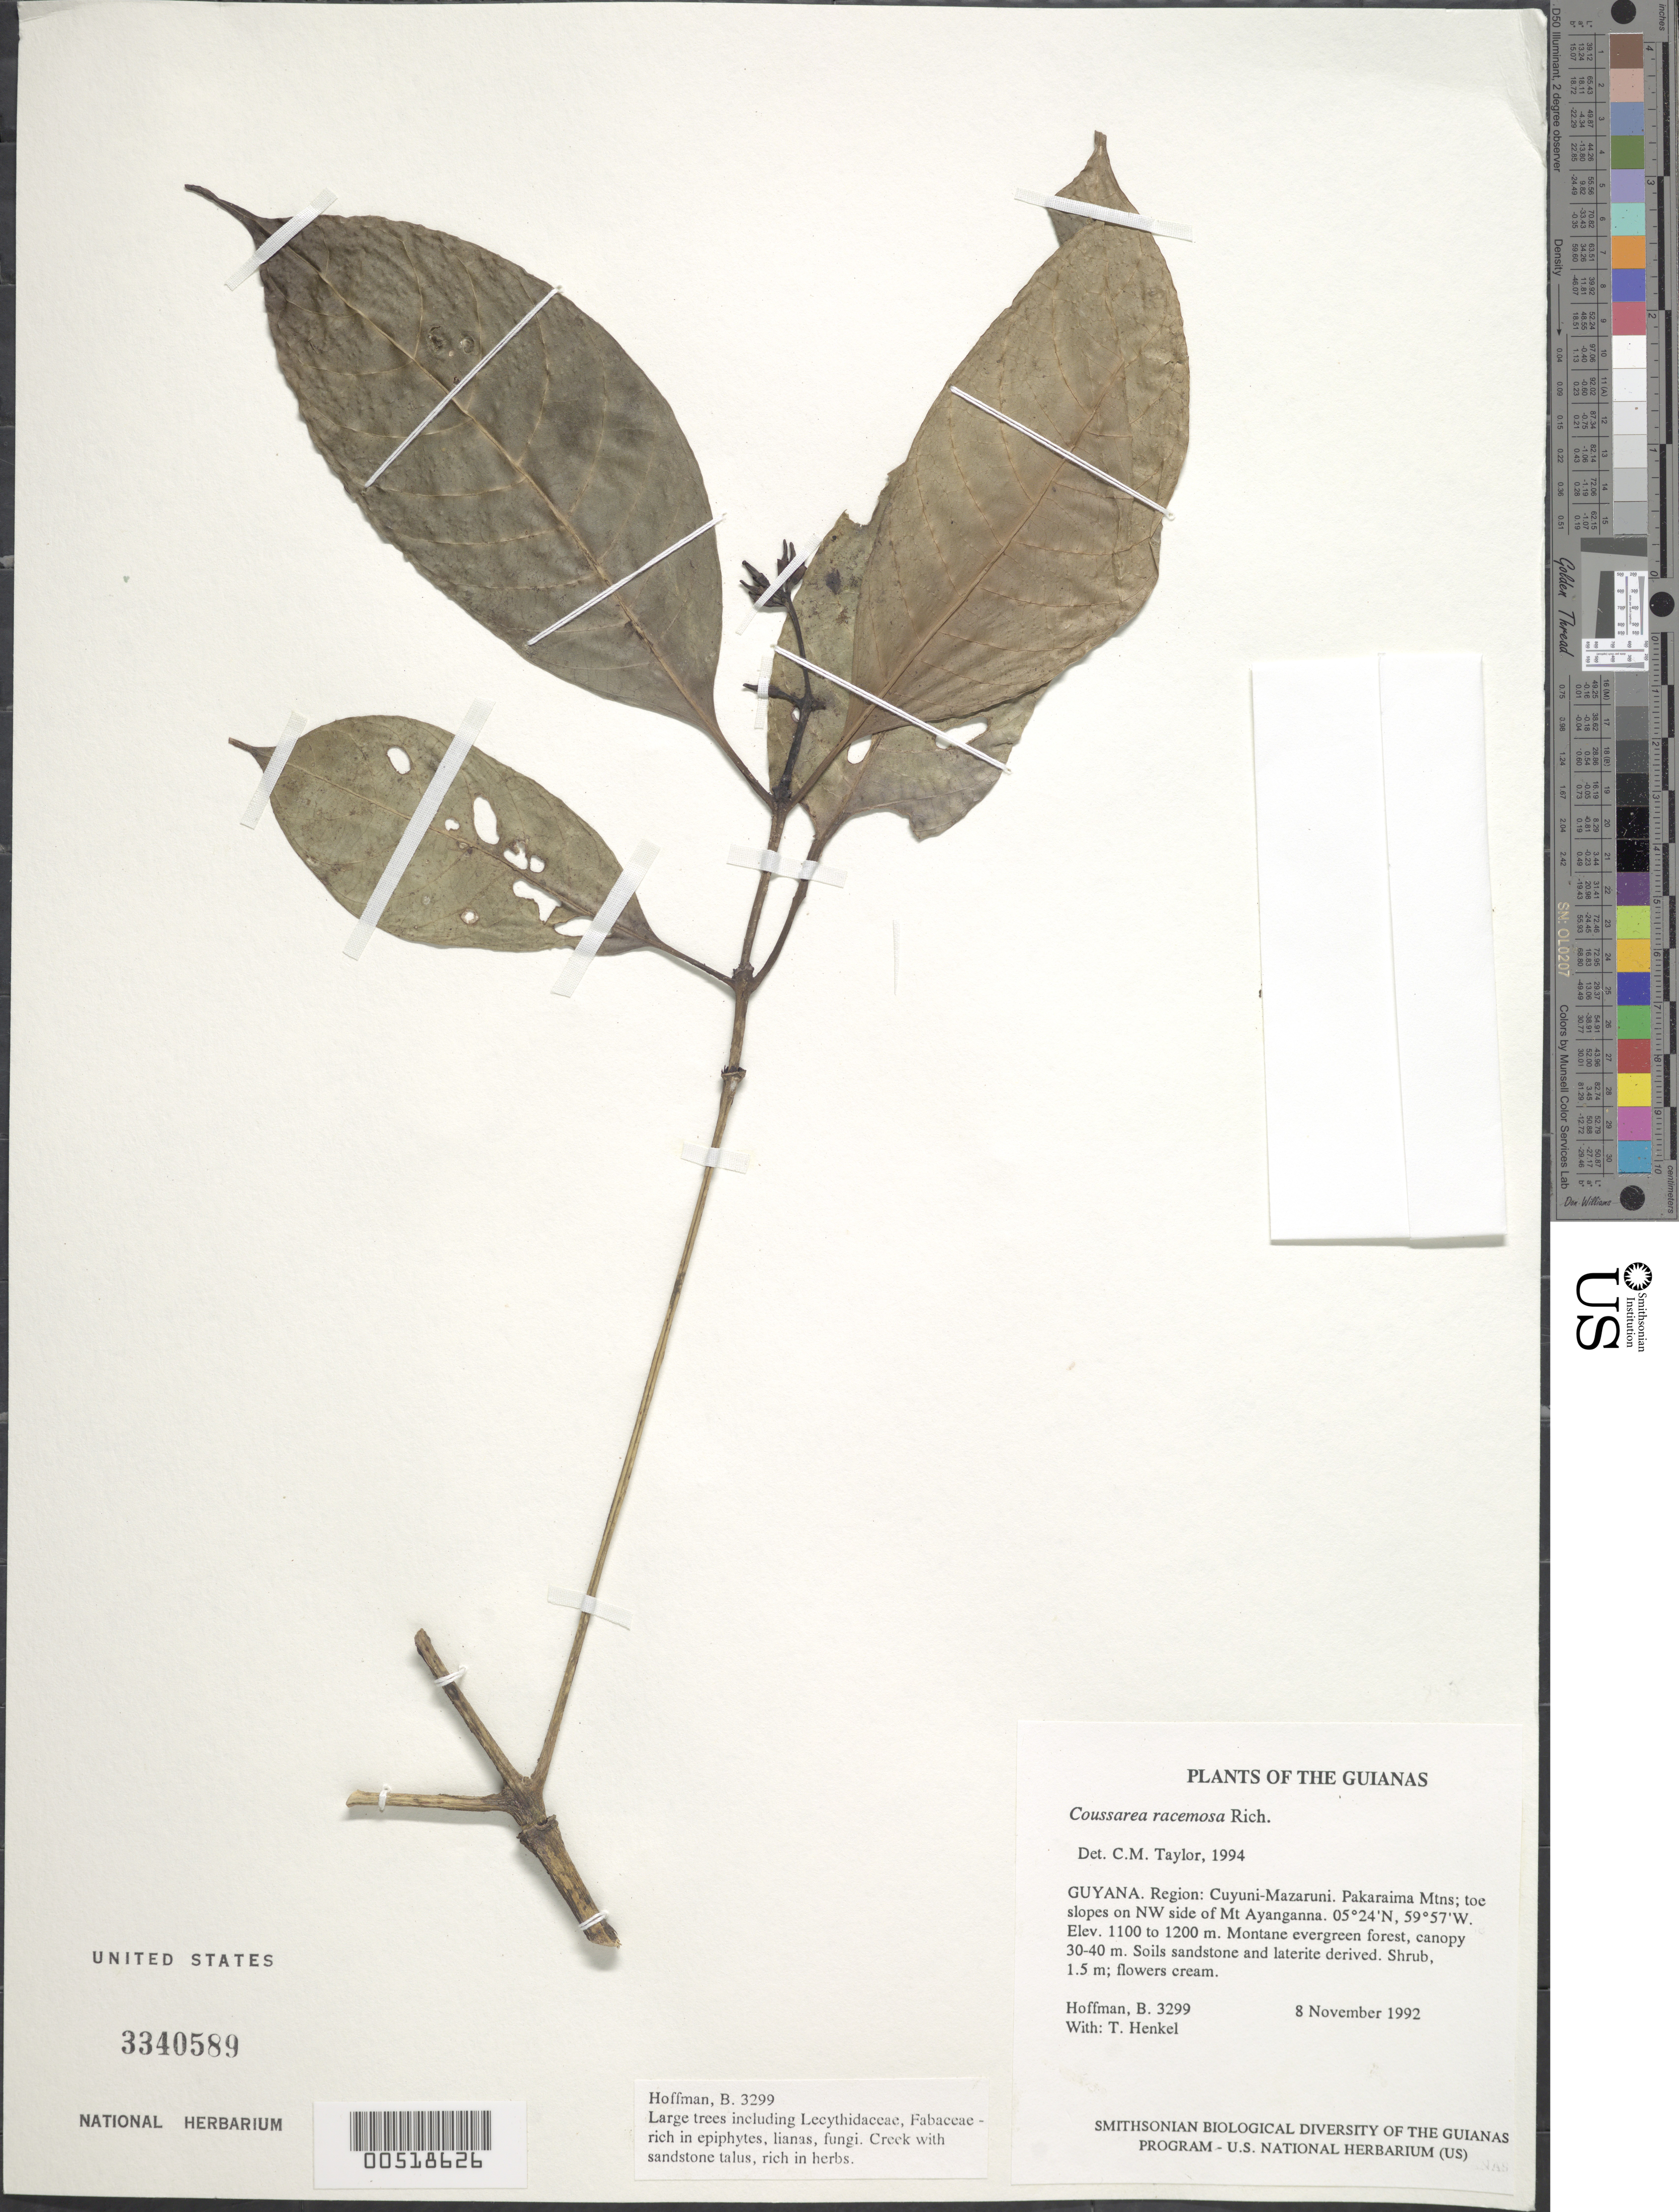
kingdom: Plantae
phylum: Tracheophyta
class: Magnoliopsida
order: Gentianales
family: Rubiaceae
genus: Coussarea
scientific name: Coussarea racemosa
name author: A. Rich.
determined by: Taylor, Charlotte M.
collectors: B. Hoffman & T. Henkel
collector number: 3299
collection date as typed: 8 November 1992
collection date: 1992-11-08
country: Guyana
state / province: Cuyuni-Mazaruni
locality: Pakaraima Mountains; toe slopes on NW side of Mt. Ayanganna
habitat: Montane evergreen forest, canopy 30-40 m. Soils sandstone and laterite derived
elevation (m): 1100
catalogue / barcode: US 3340589